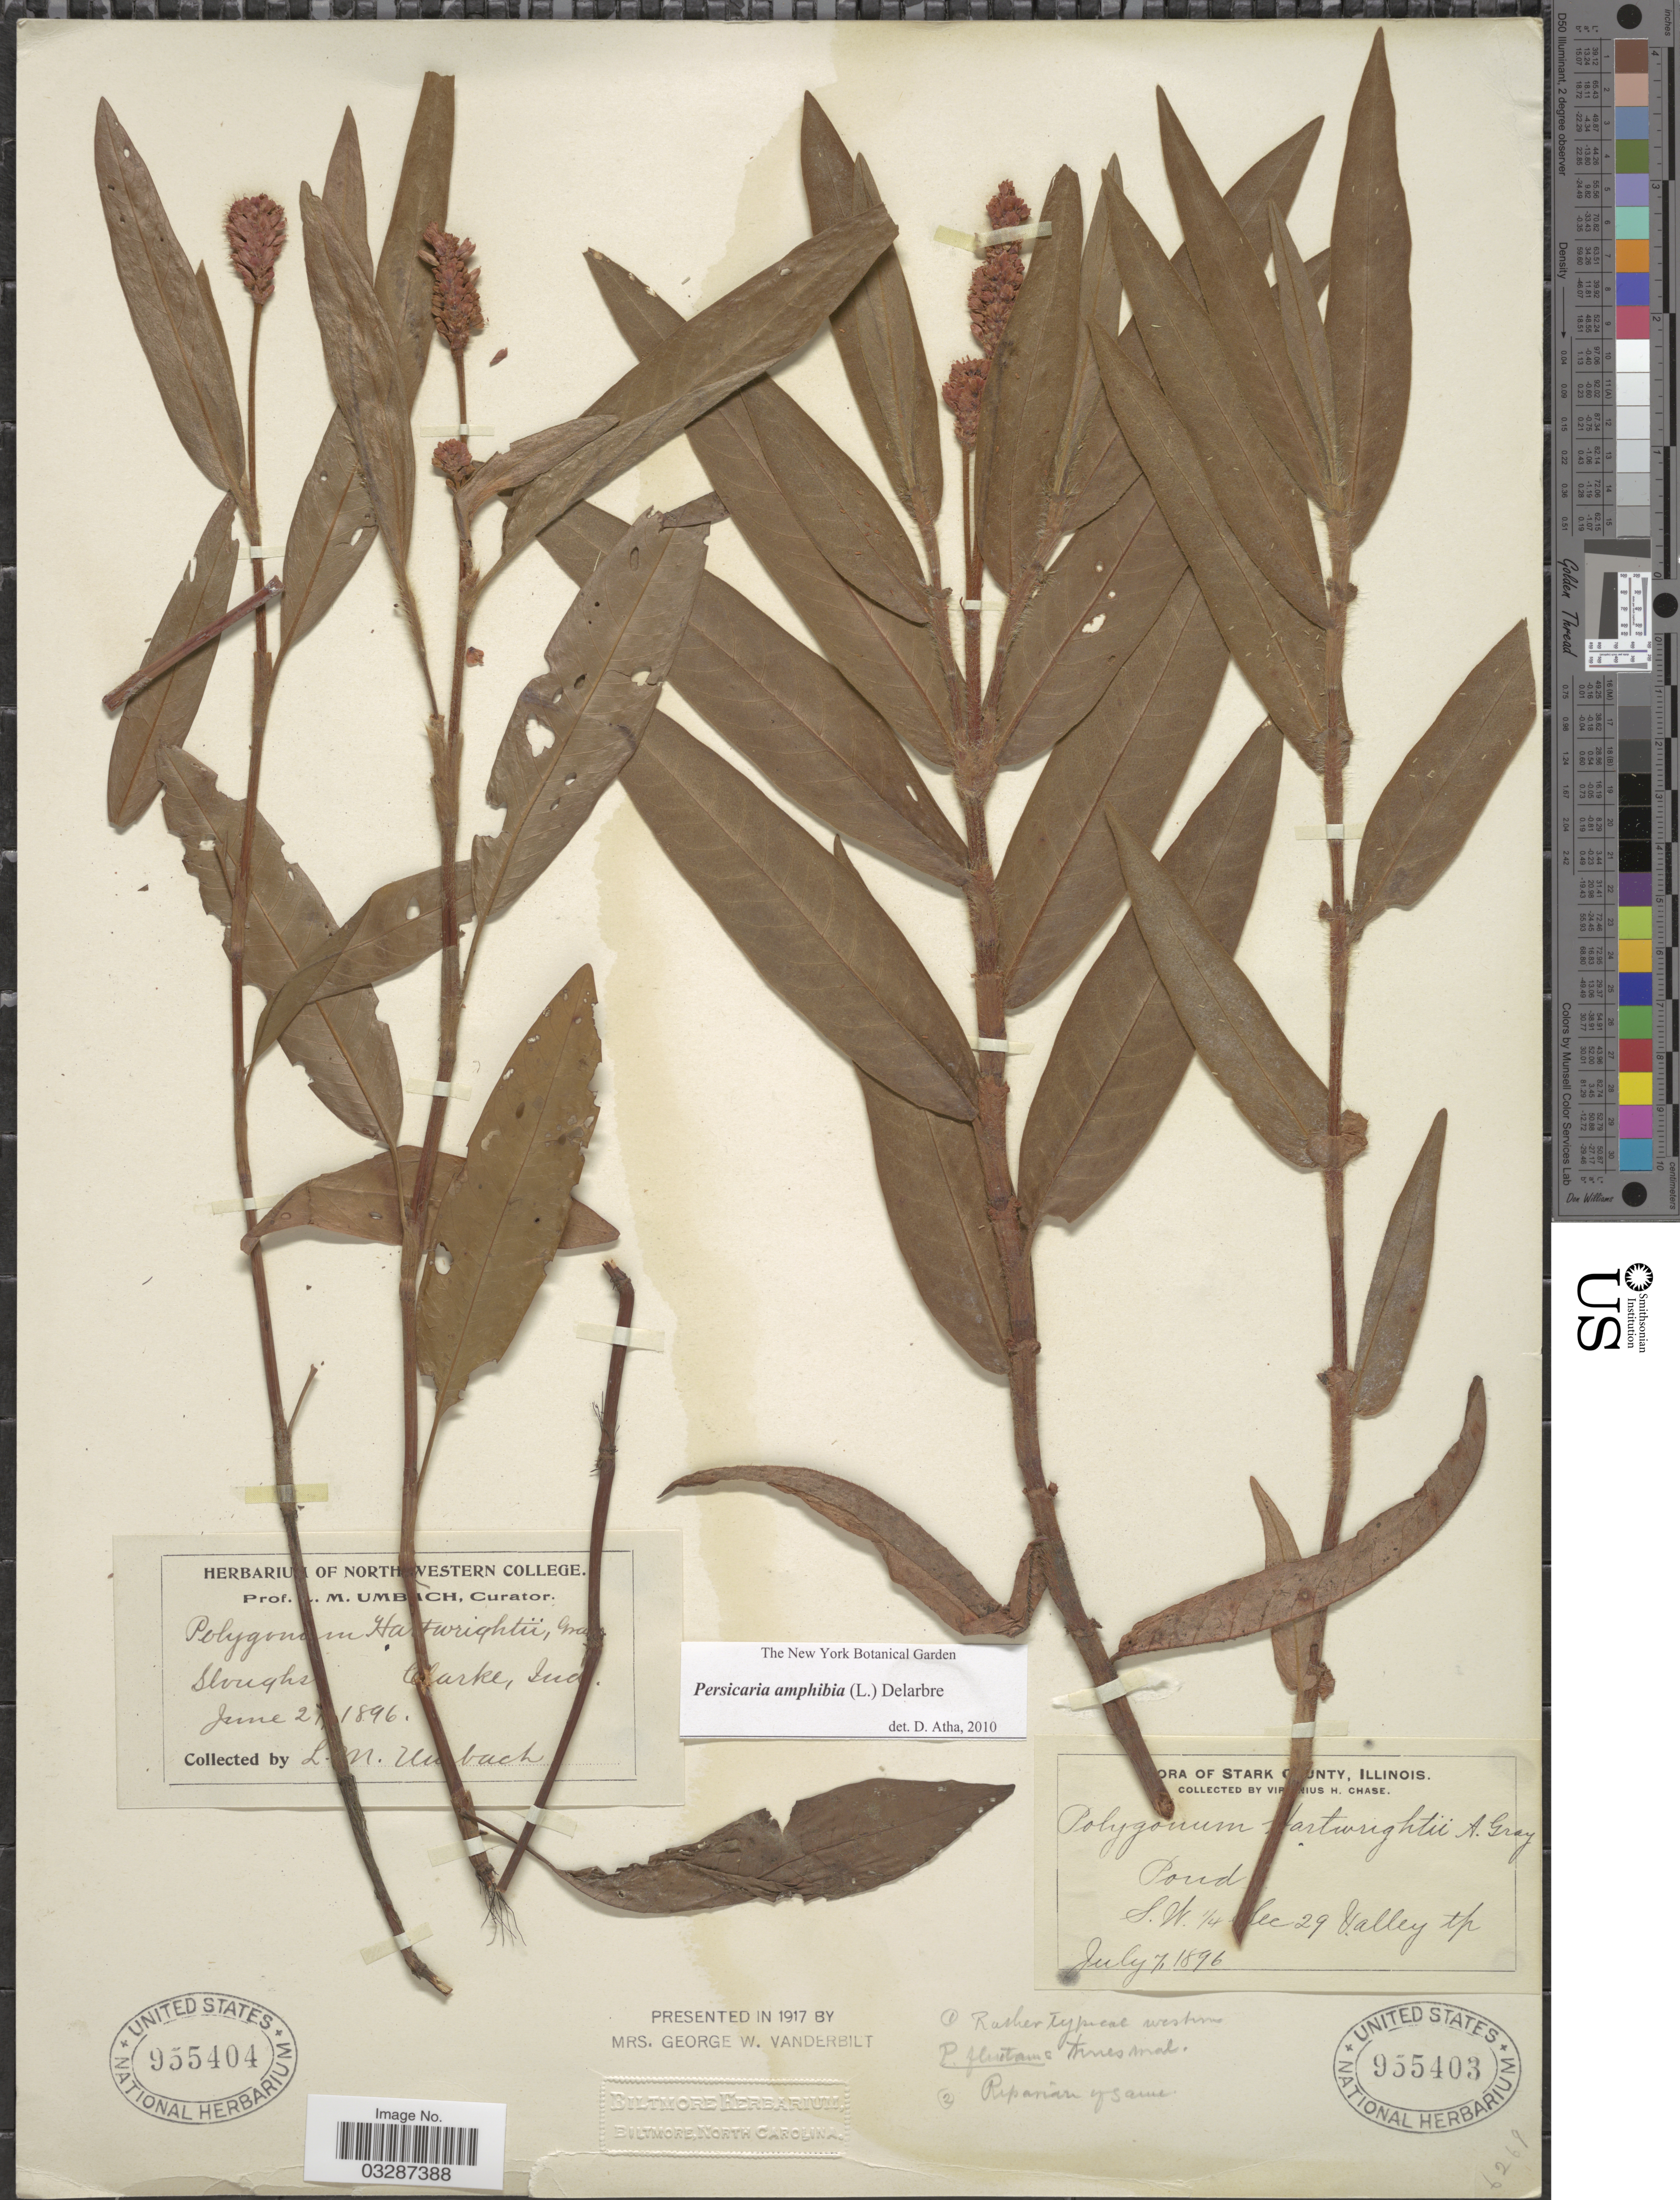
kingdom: Plantae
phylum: Tracheophyta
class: Magnoliopsida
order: Caryophyllales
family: Polygonaceae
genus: Persicaria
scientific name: Persicaria amphibia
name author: (L.) Delarbre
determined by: Atha, D. E.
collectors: L. M. Umbach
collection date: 1896-06-21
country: United States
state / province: Indiana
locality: Clarke.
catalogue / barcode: US 955404